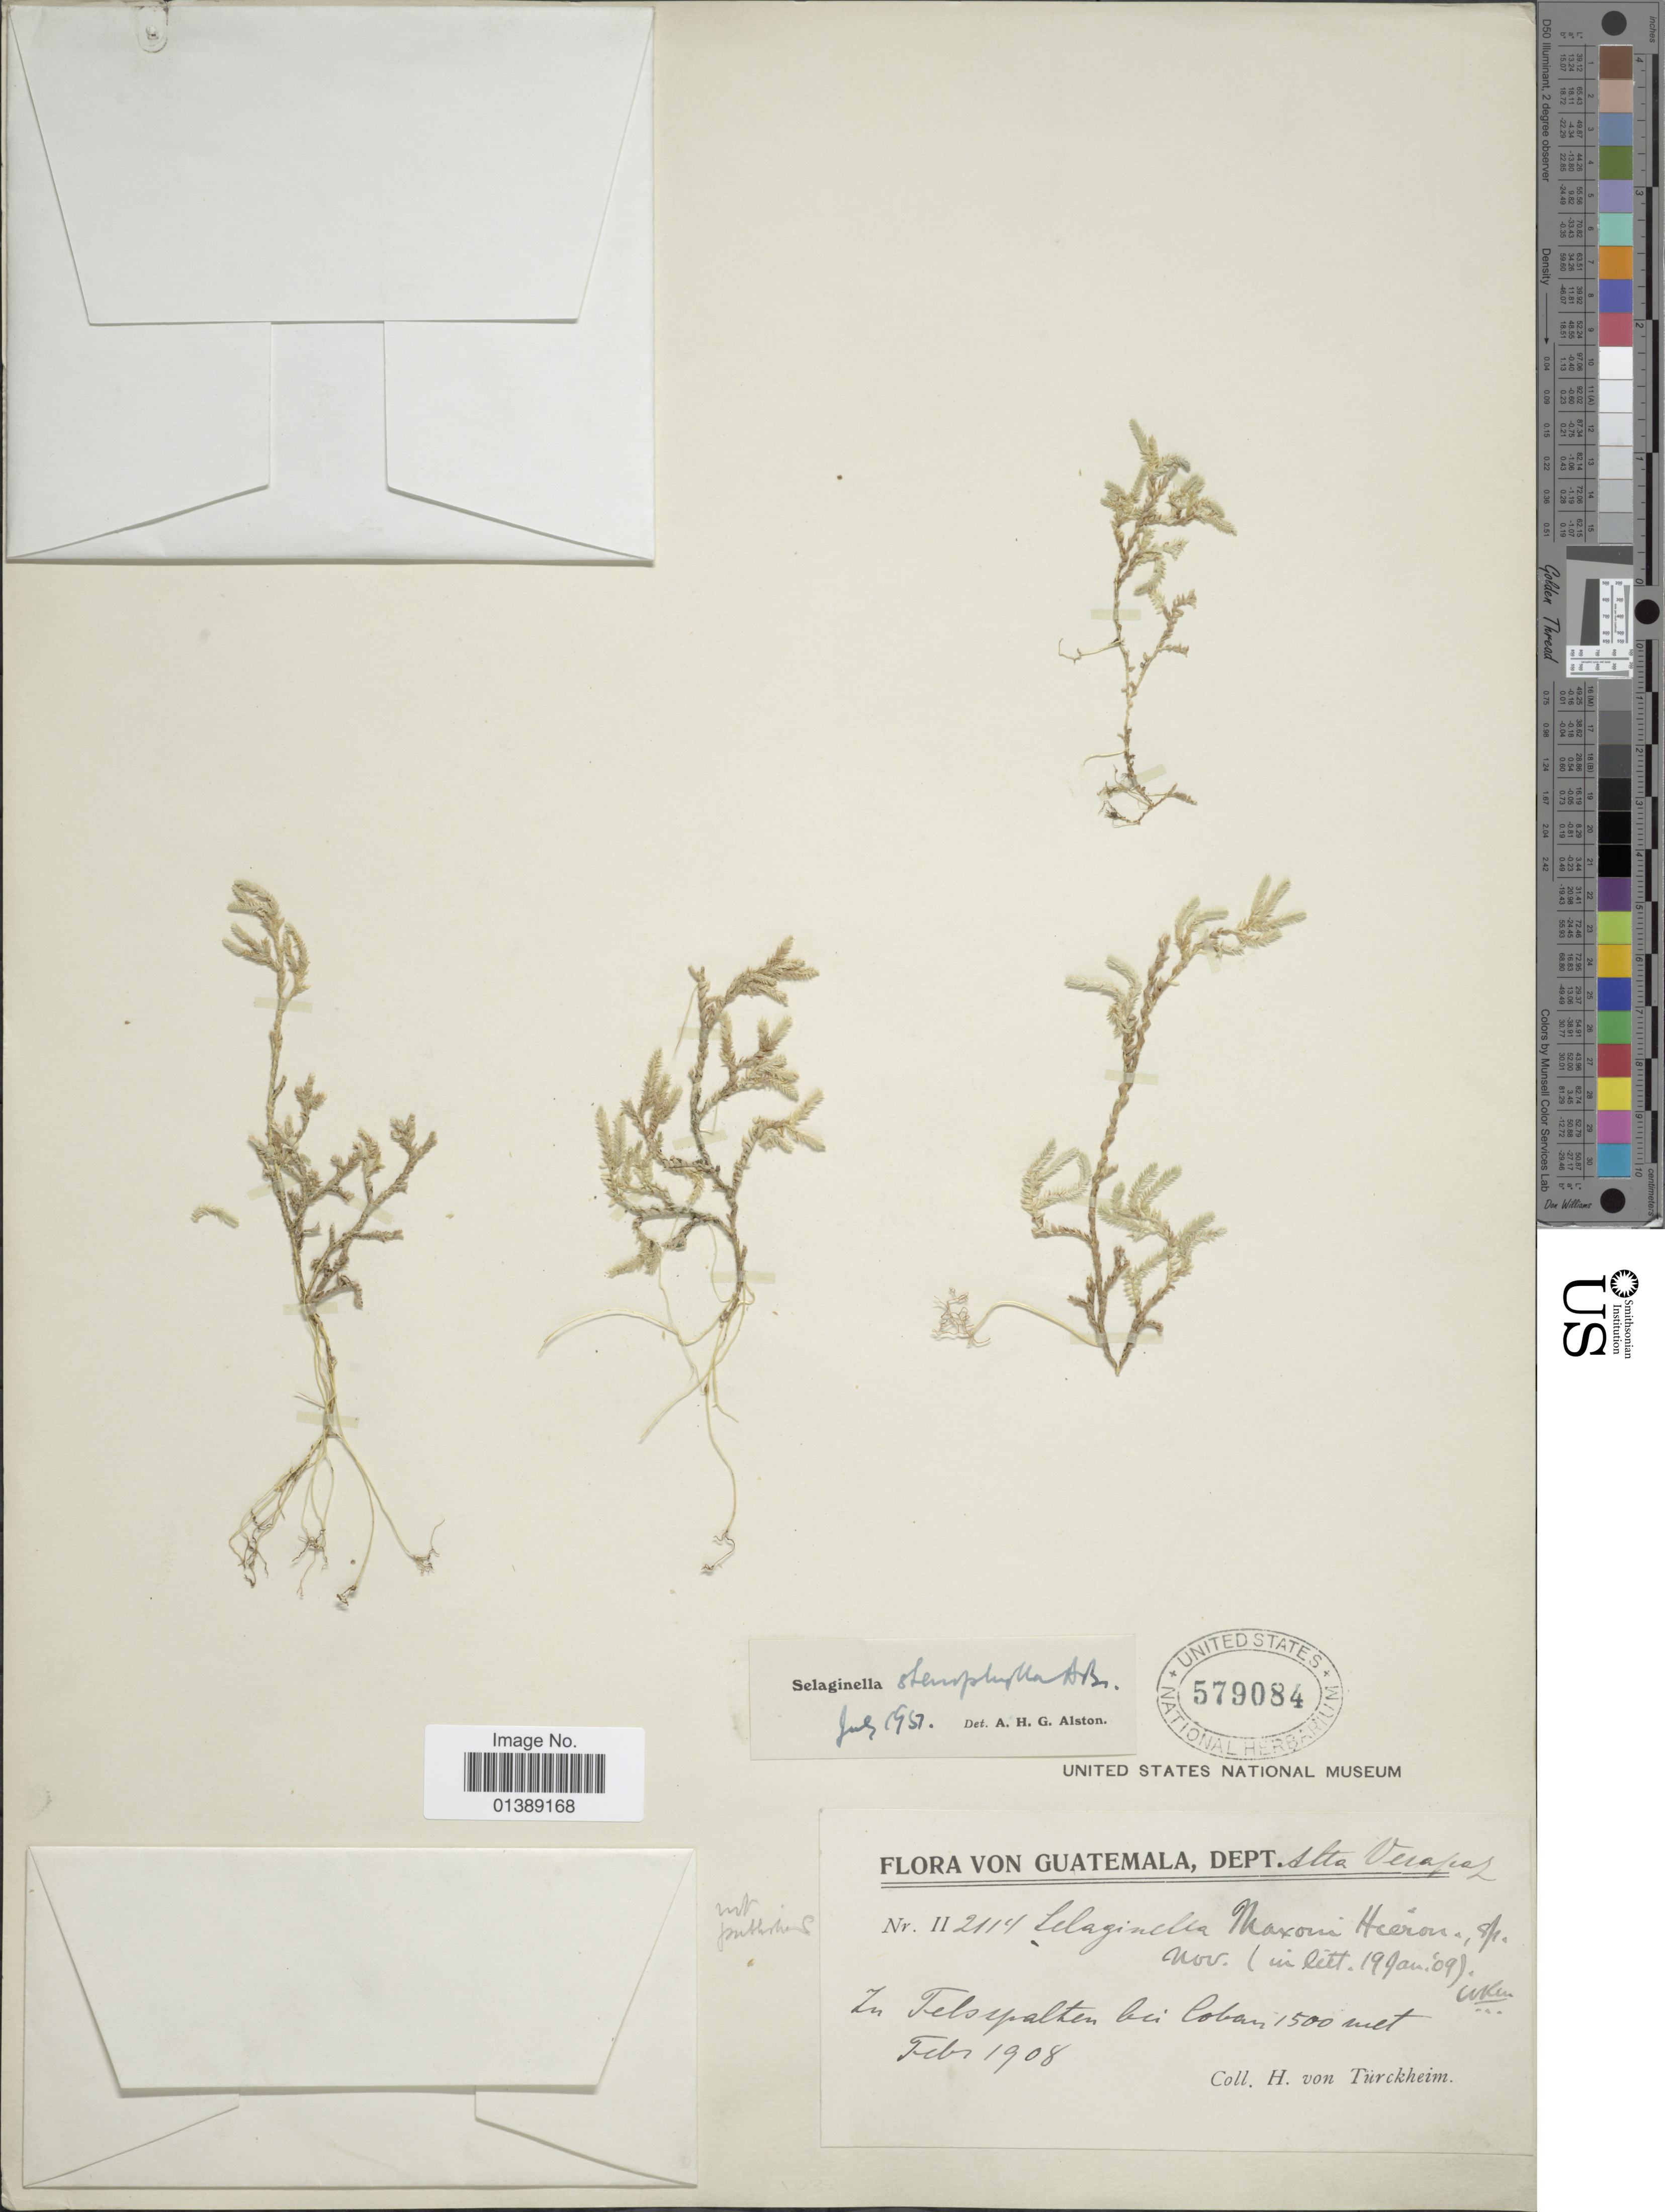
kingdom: Plantae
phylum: Tracheophyta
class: Lycopodiopsida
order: Selaginellales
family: Selaginellaceae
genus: Selaginella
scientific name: Selaginella stenophylla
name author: A. Braun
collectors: H. von Türckheim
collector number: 2114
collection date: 1908-02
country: Guatemala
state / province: Alta Verapaz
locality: In felsspalten bei Cobán [in crevices at Cobán]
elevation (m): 1500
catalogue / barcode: US 579084